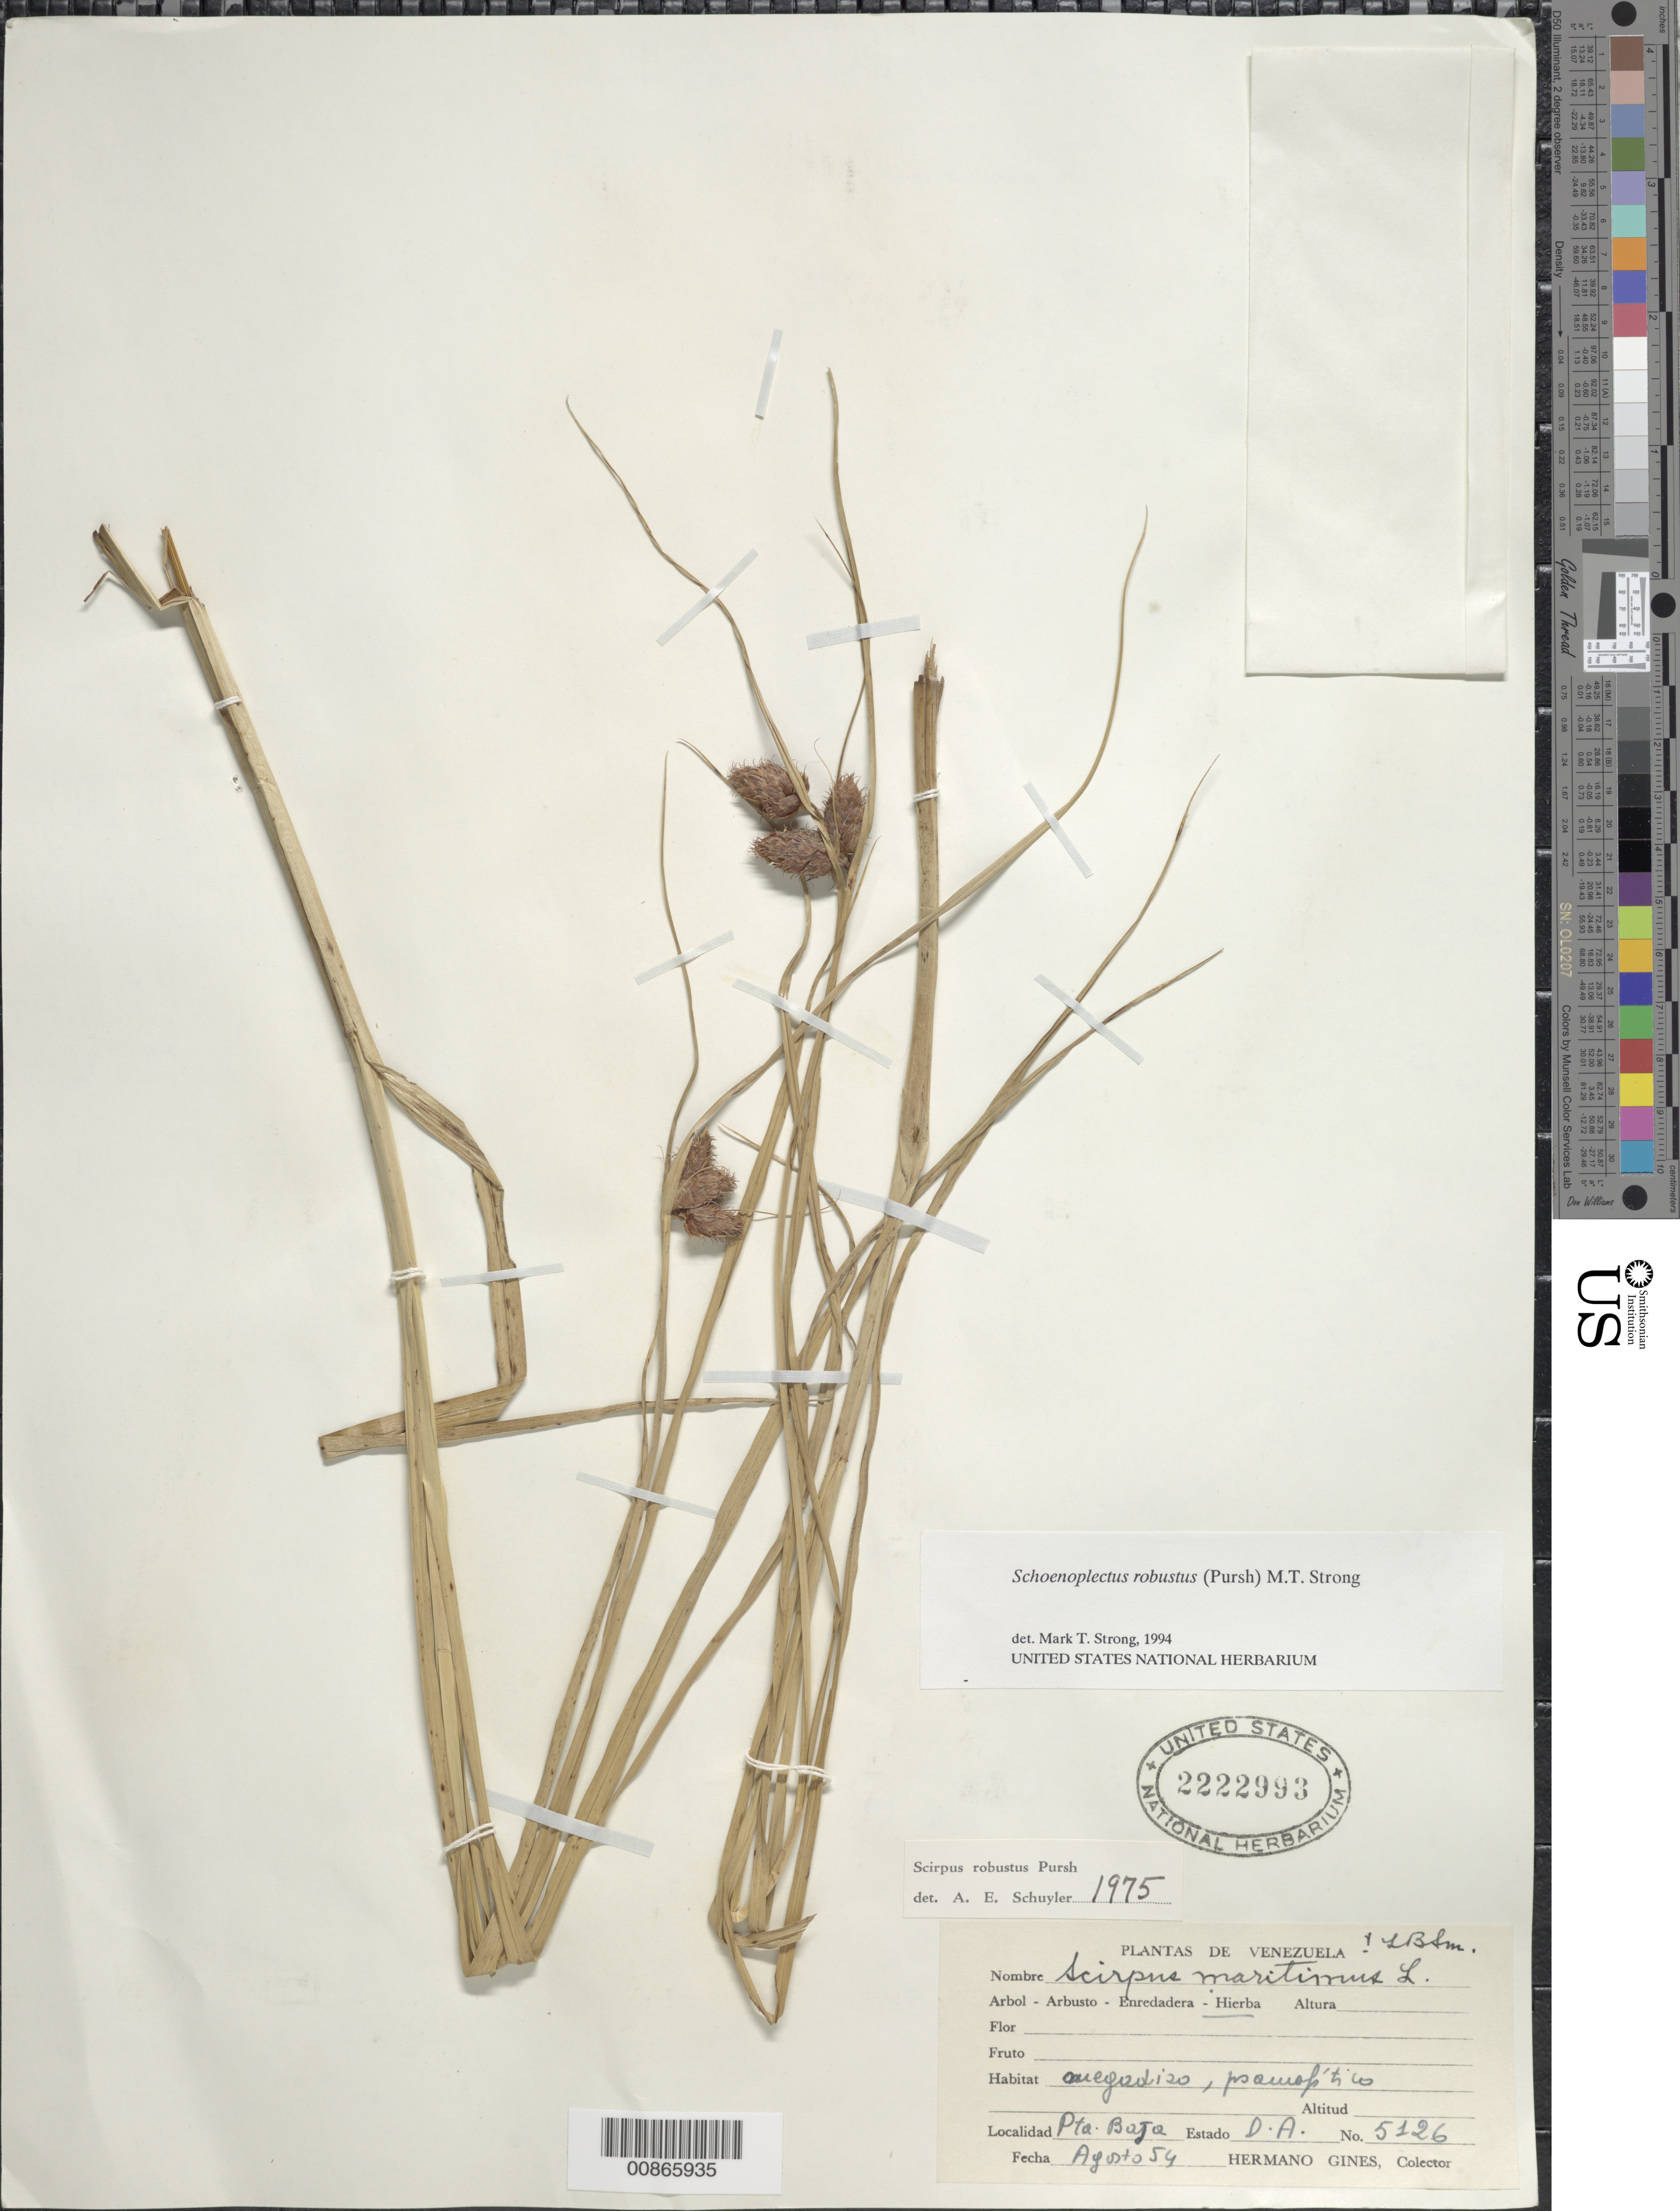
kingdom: Plantae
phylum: Tracheophyta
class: Liliopsida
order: Poales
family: Cyperaceae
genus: Bolboschoenus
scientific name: Bolboschoenus robustus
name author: (Pursh) Soják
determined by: Strong, M. T., (US), Smithsonian Institution - National Museum of Natural History (UNITED STATES)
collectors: H. Gines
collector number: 5126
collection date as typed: Aug-54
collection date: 1954-08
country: Venezuela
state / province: Delta Amacuro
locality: Pto. Baja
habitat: Anegadizo, psaurofitico [?]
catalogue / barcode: US 2222993